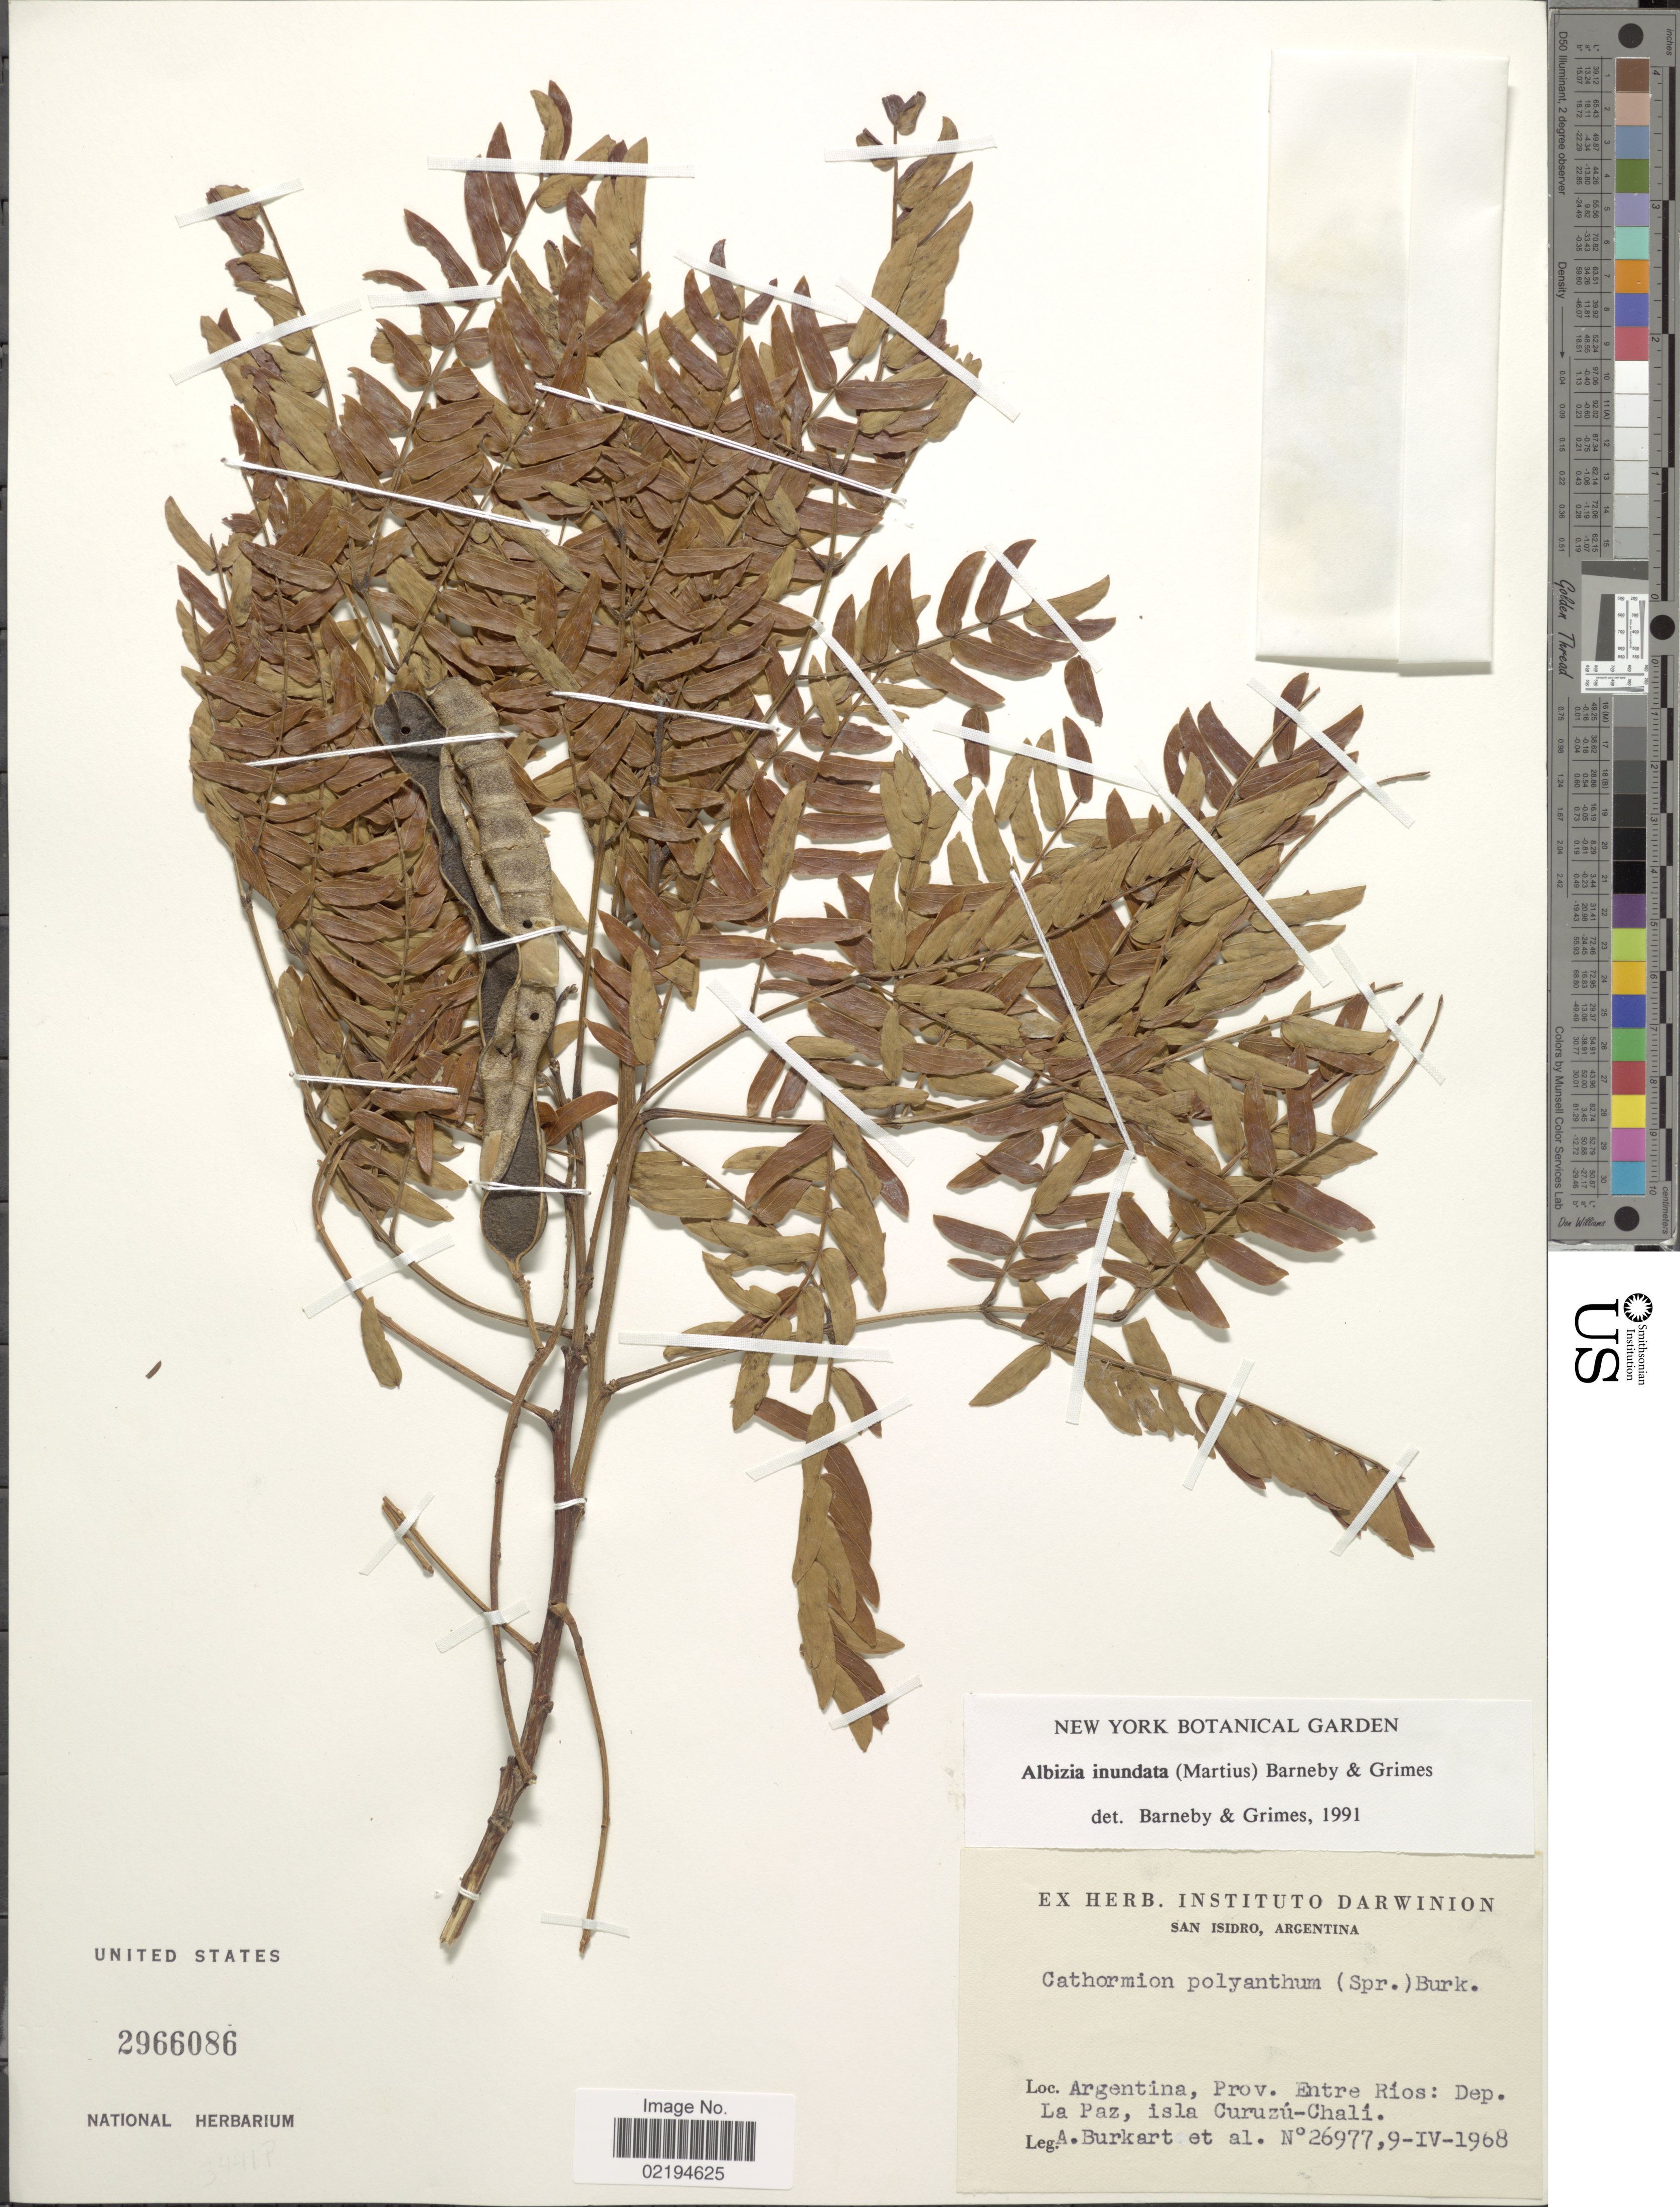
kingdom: Plantae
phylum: Tracheophyta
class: Magnoliopsida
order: Fabales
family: Fabaceae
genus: Pseudalbizzia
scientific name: Pseudalbizzia inundata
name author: (Mart.) Koenen & Duno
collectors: A. E. Burkart & et al.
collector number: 26977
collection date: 1968-04-09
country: Argentina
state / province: Entre Rios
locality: Dep. La Paz, isla Curuzu-Chali.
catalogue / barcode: US 2966086